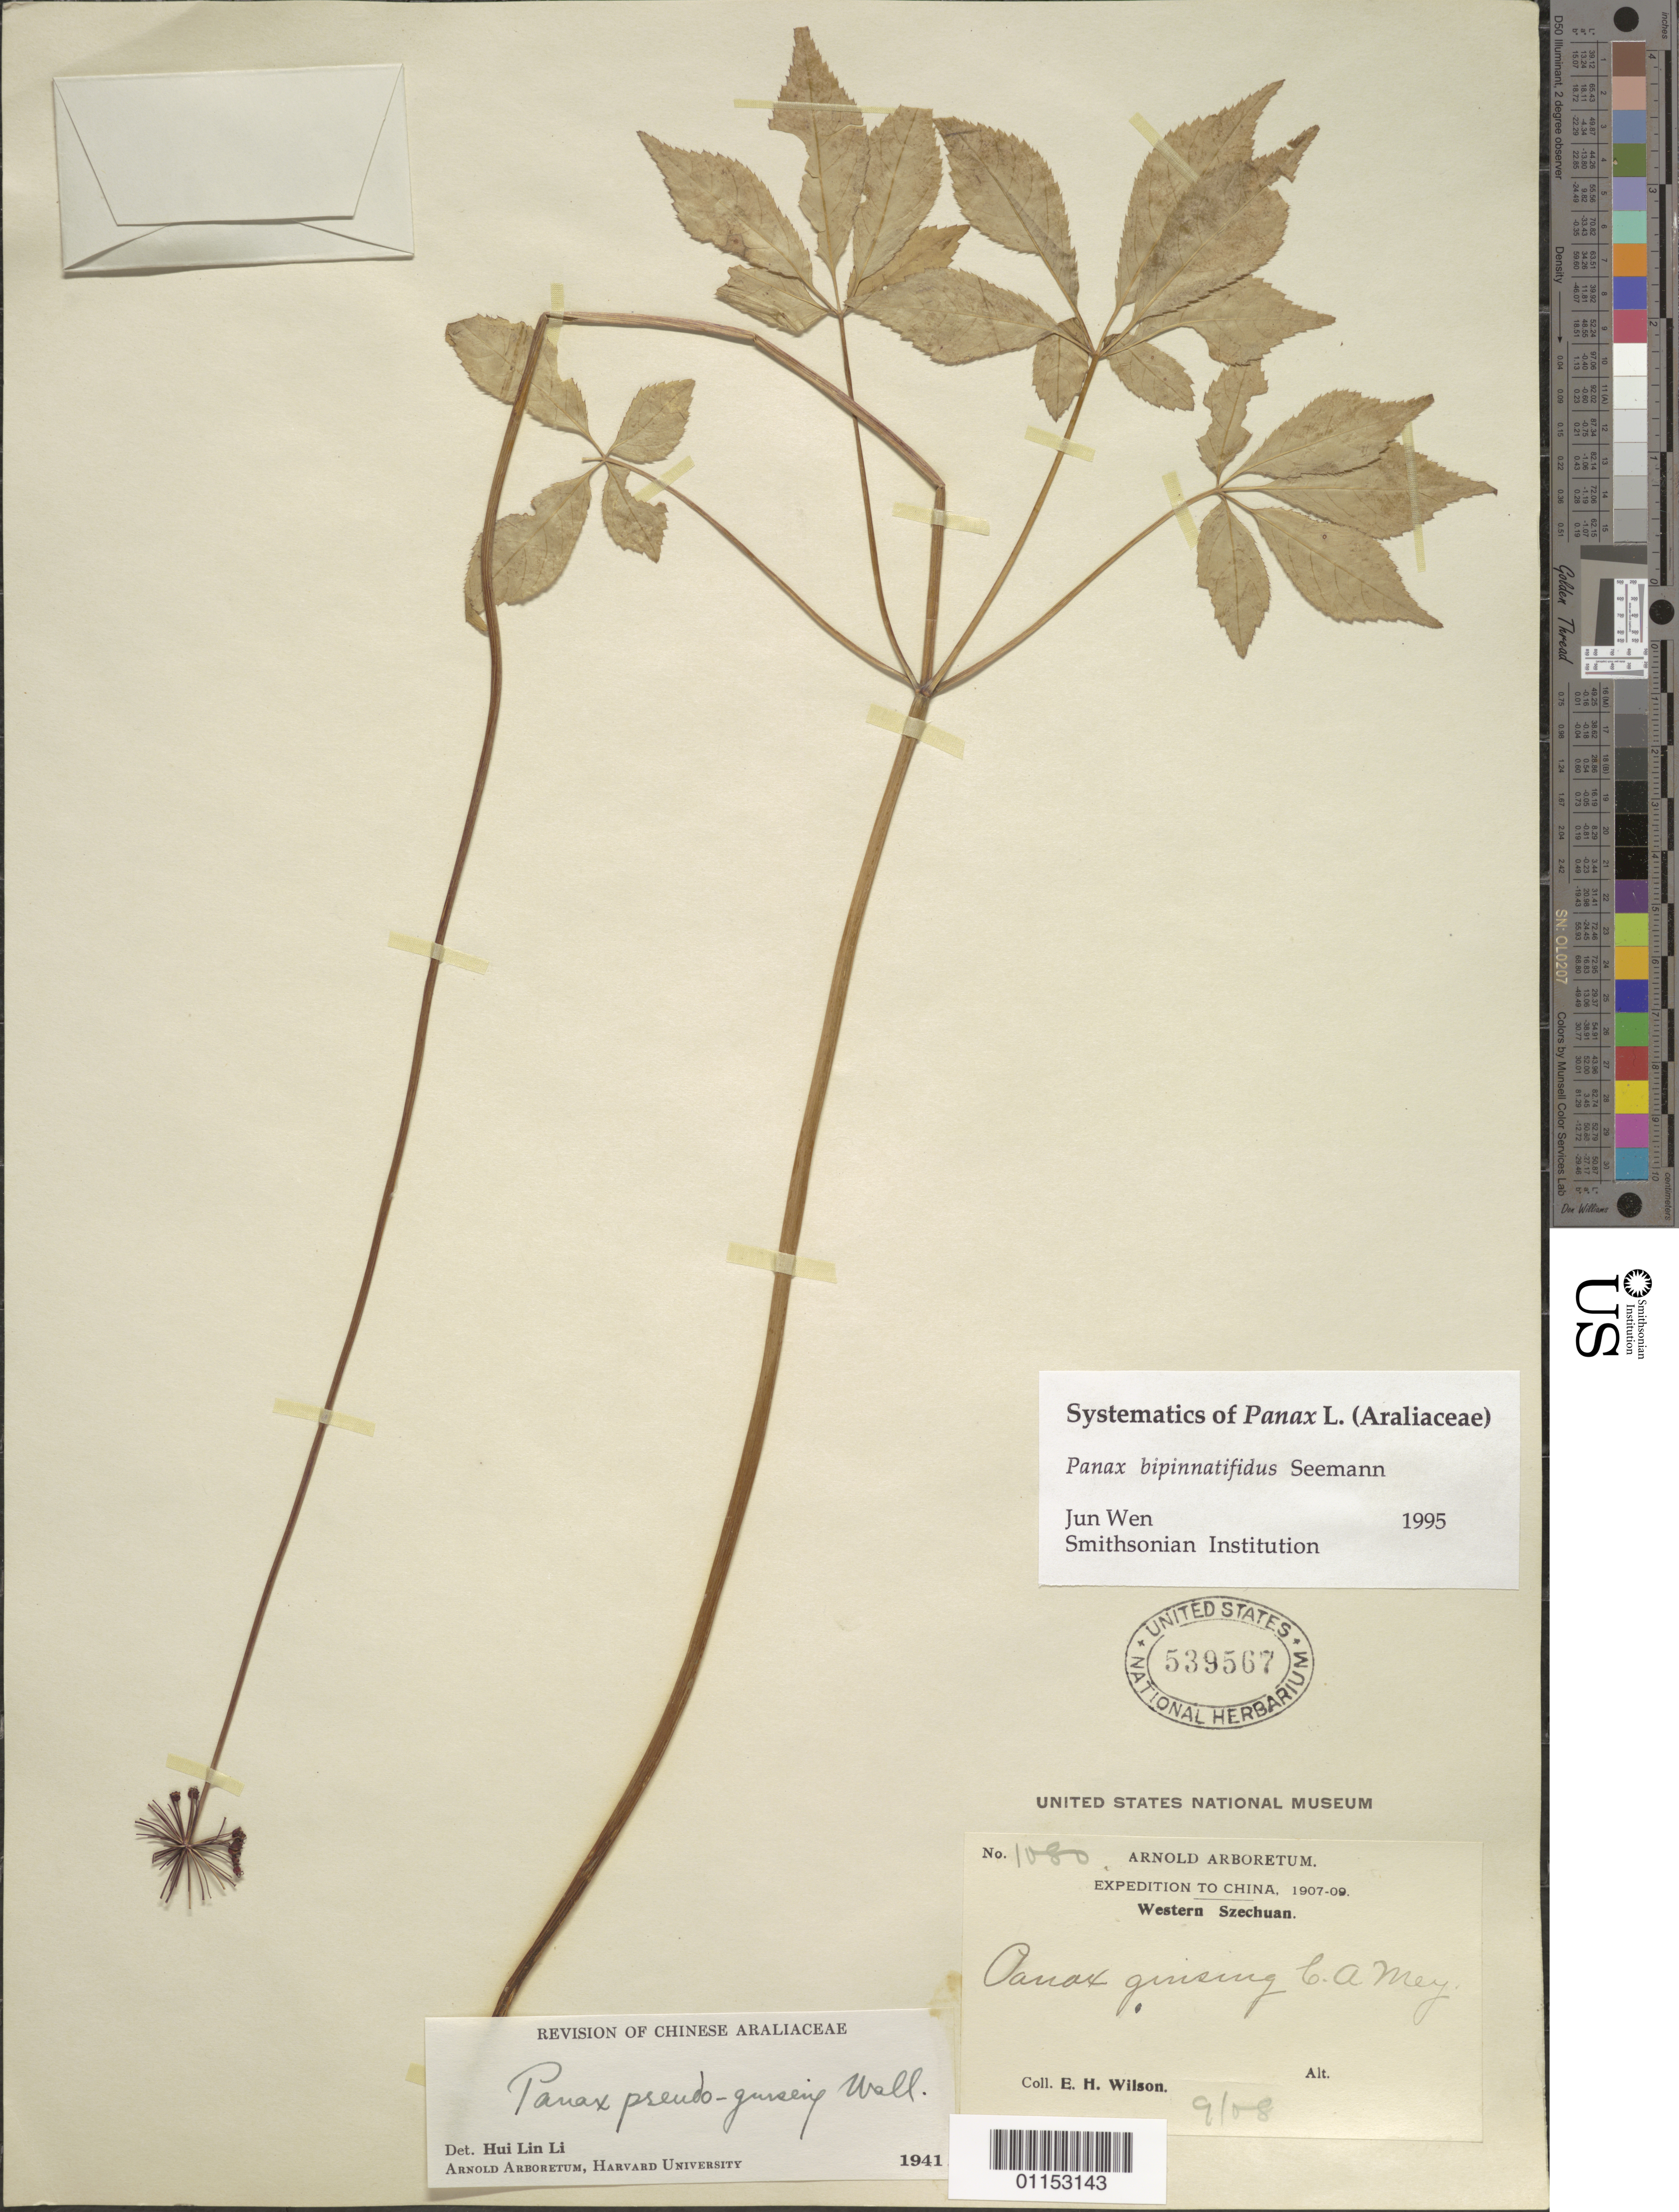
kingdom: Plantae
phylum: Tracheophyta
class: Magnoliopsida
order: Apiales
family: Araliaceae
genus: Panax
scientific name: Panax bipinnatifidus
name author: Seem.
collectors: E. H. Wilson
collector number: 1080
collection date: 1908-09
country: China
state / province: Sichuan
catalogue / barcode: US 539567